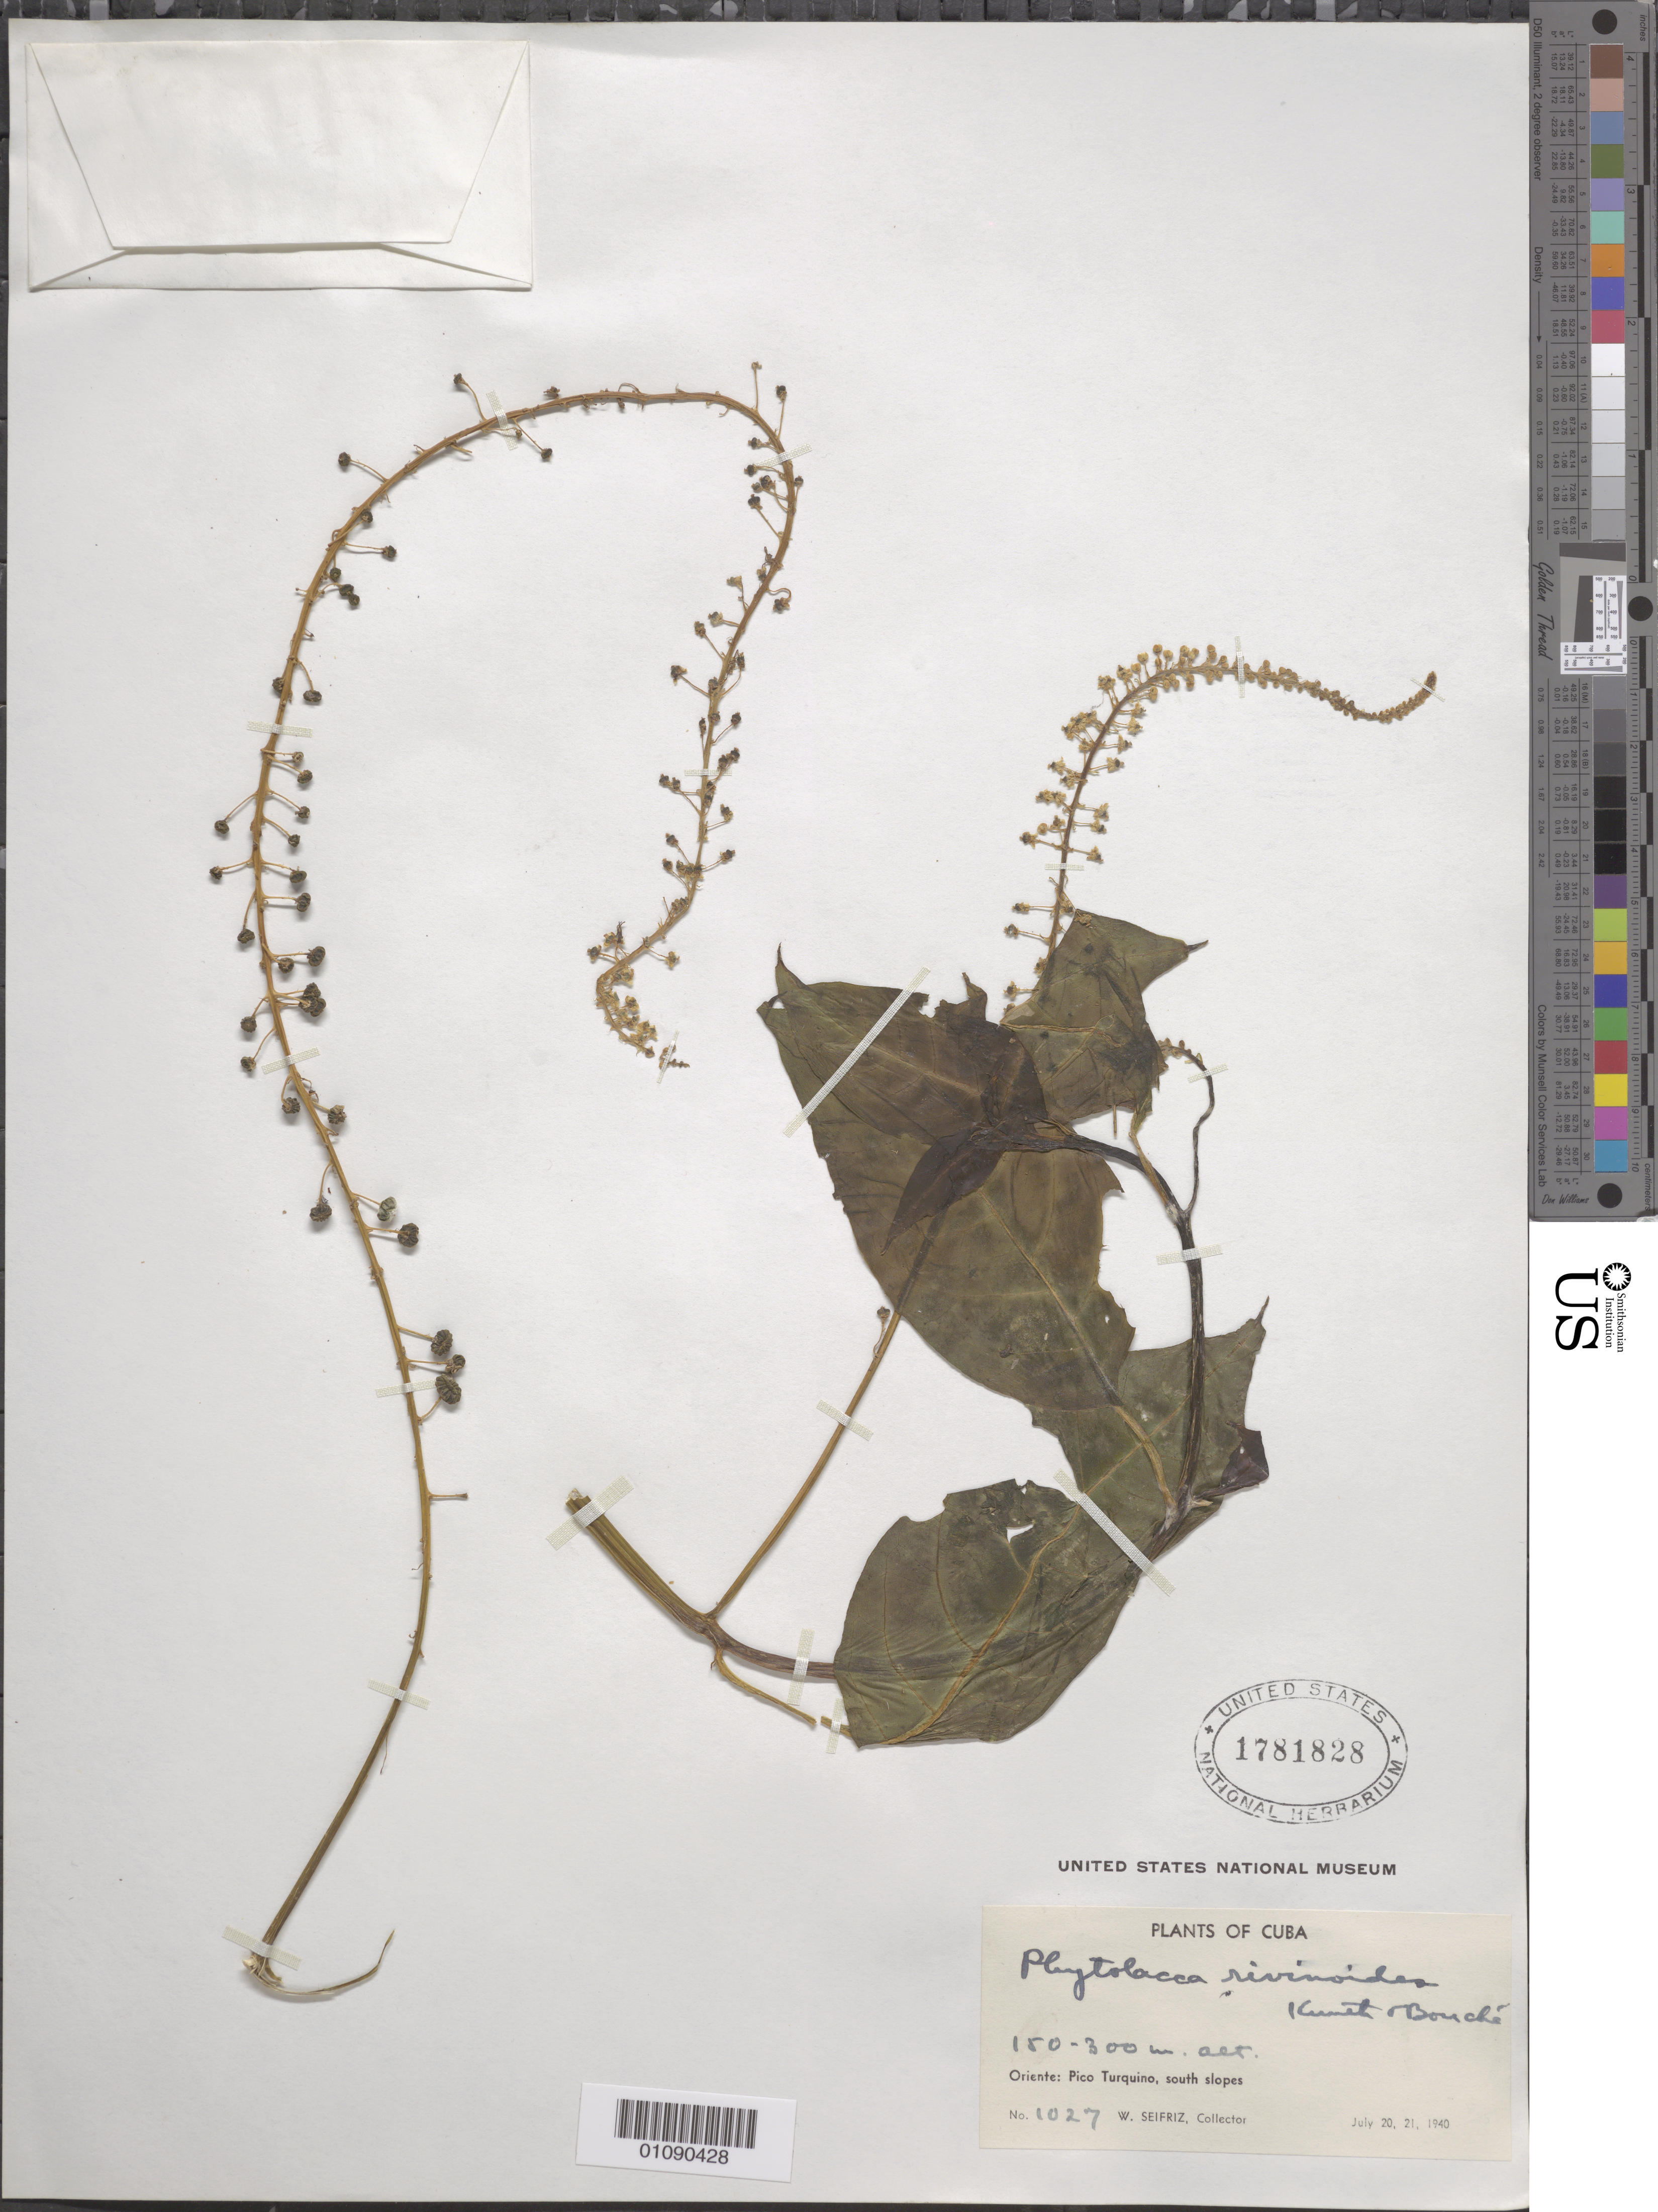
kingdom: Plantae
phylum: Tracheophyta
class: Magnoliopsida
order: Caryophyllales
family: Phytolaccaceae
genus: Phytolacca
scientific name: Phytolacca rivinoides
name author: Kunth & C.D. Bouché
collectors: W. Seifriz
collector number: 1027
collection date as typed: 20 Jul 1940 and 21 Jul 1940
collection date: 1940-07-20,1940-07-21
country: Cuba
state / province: Santiago de Cuba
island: Cuba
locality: Oriente: Pico Turquino, S slopes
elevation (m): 150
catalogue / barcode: US 1781828